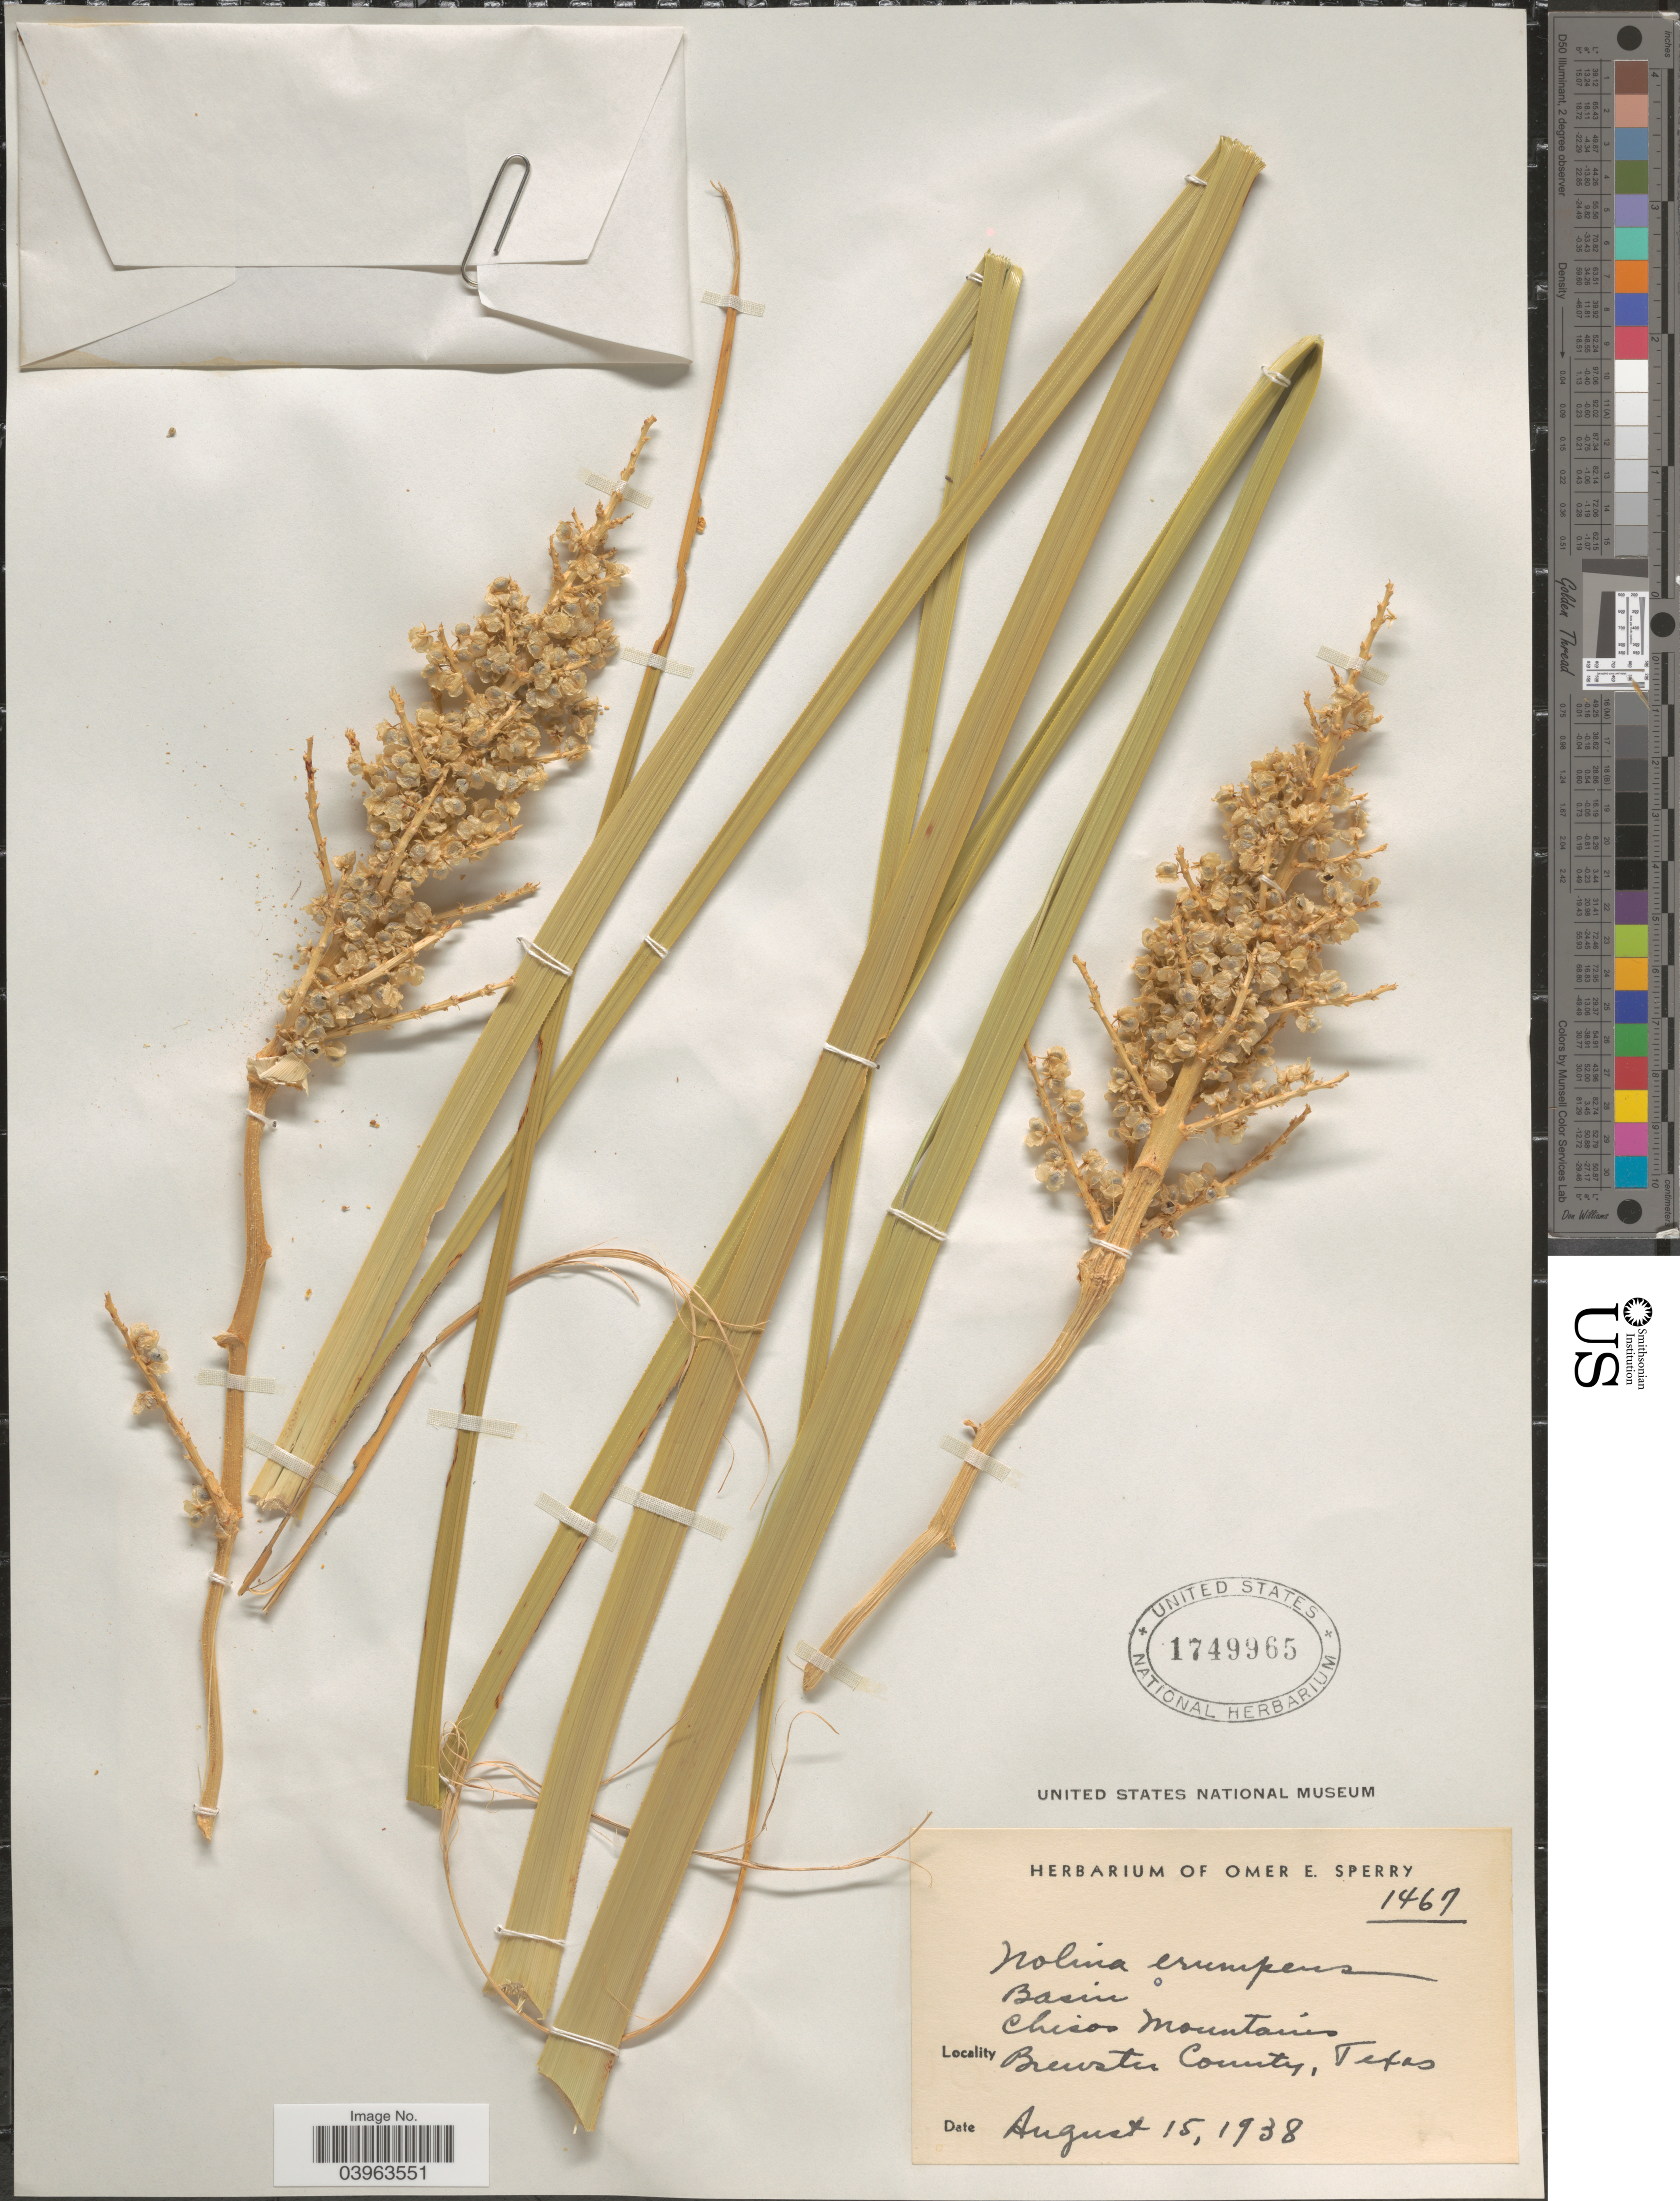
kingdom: Plantae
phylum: Tracheophyta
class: Liliopsida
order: Asparagales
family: Asparagaceae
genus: Nolina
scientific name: Nolina erumpens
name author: (Torr.) S. Watson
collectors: ex. herb. Omer E. Sperry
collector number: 1467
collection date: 1938-08-15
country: United States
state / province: Texas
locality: Basin. Chisos Mountains. Brewster County.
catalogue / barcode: US 1749965